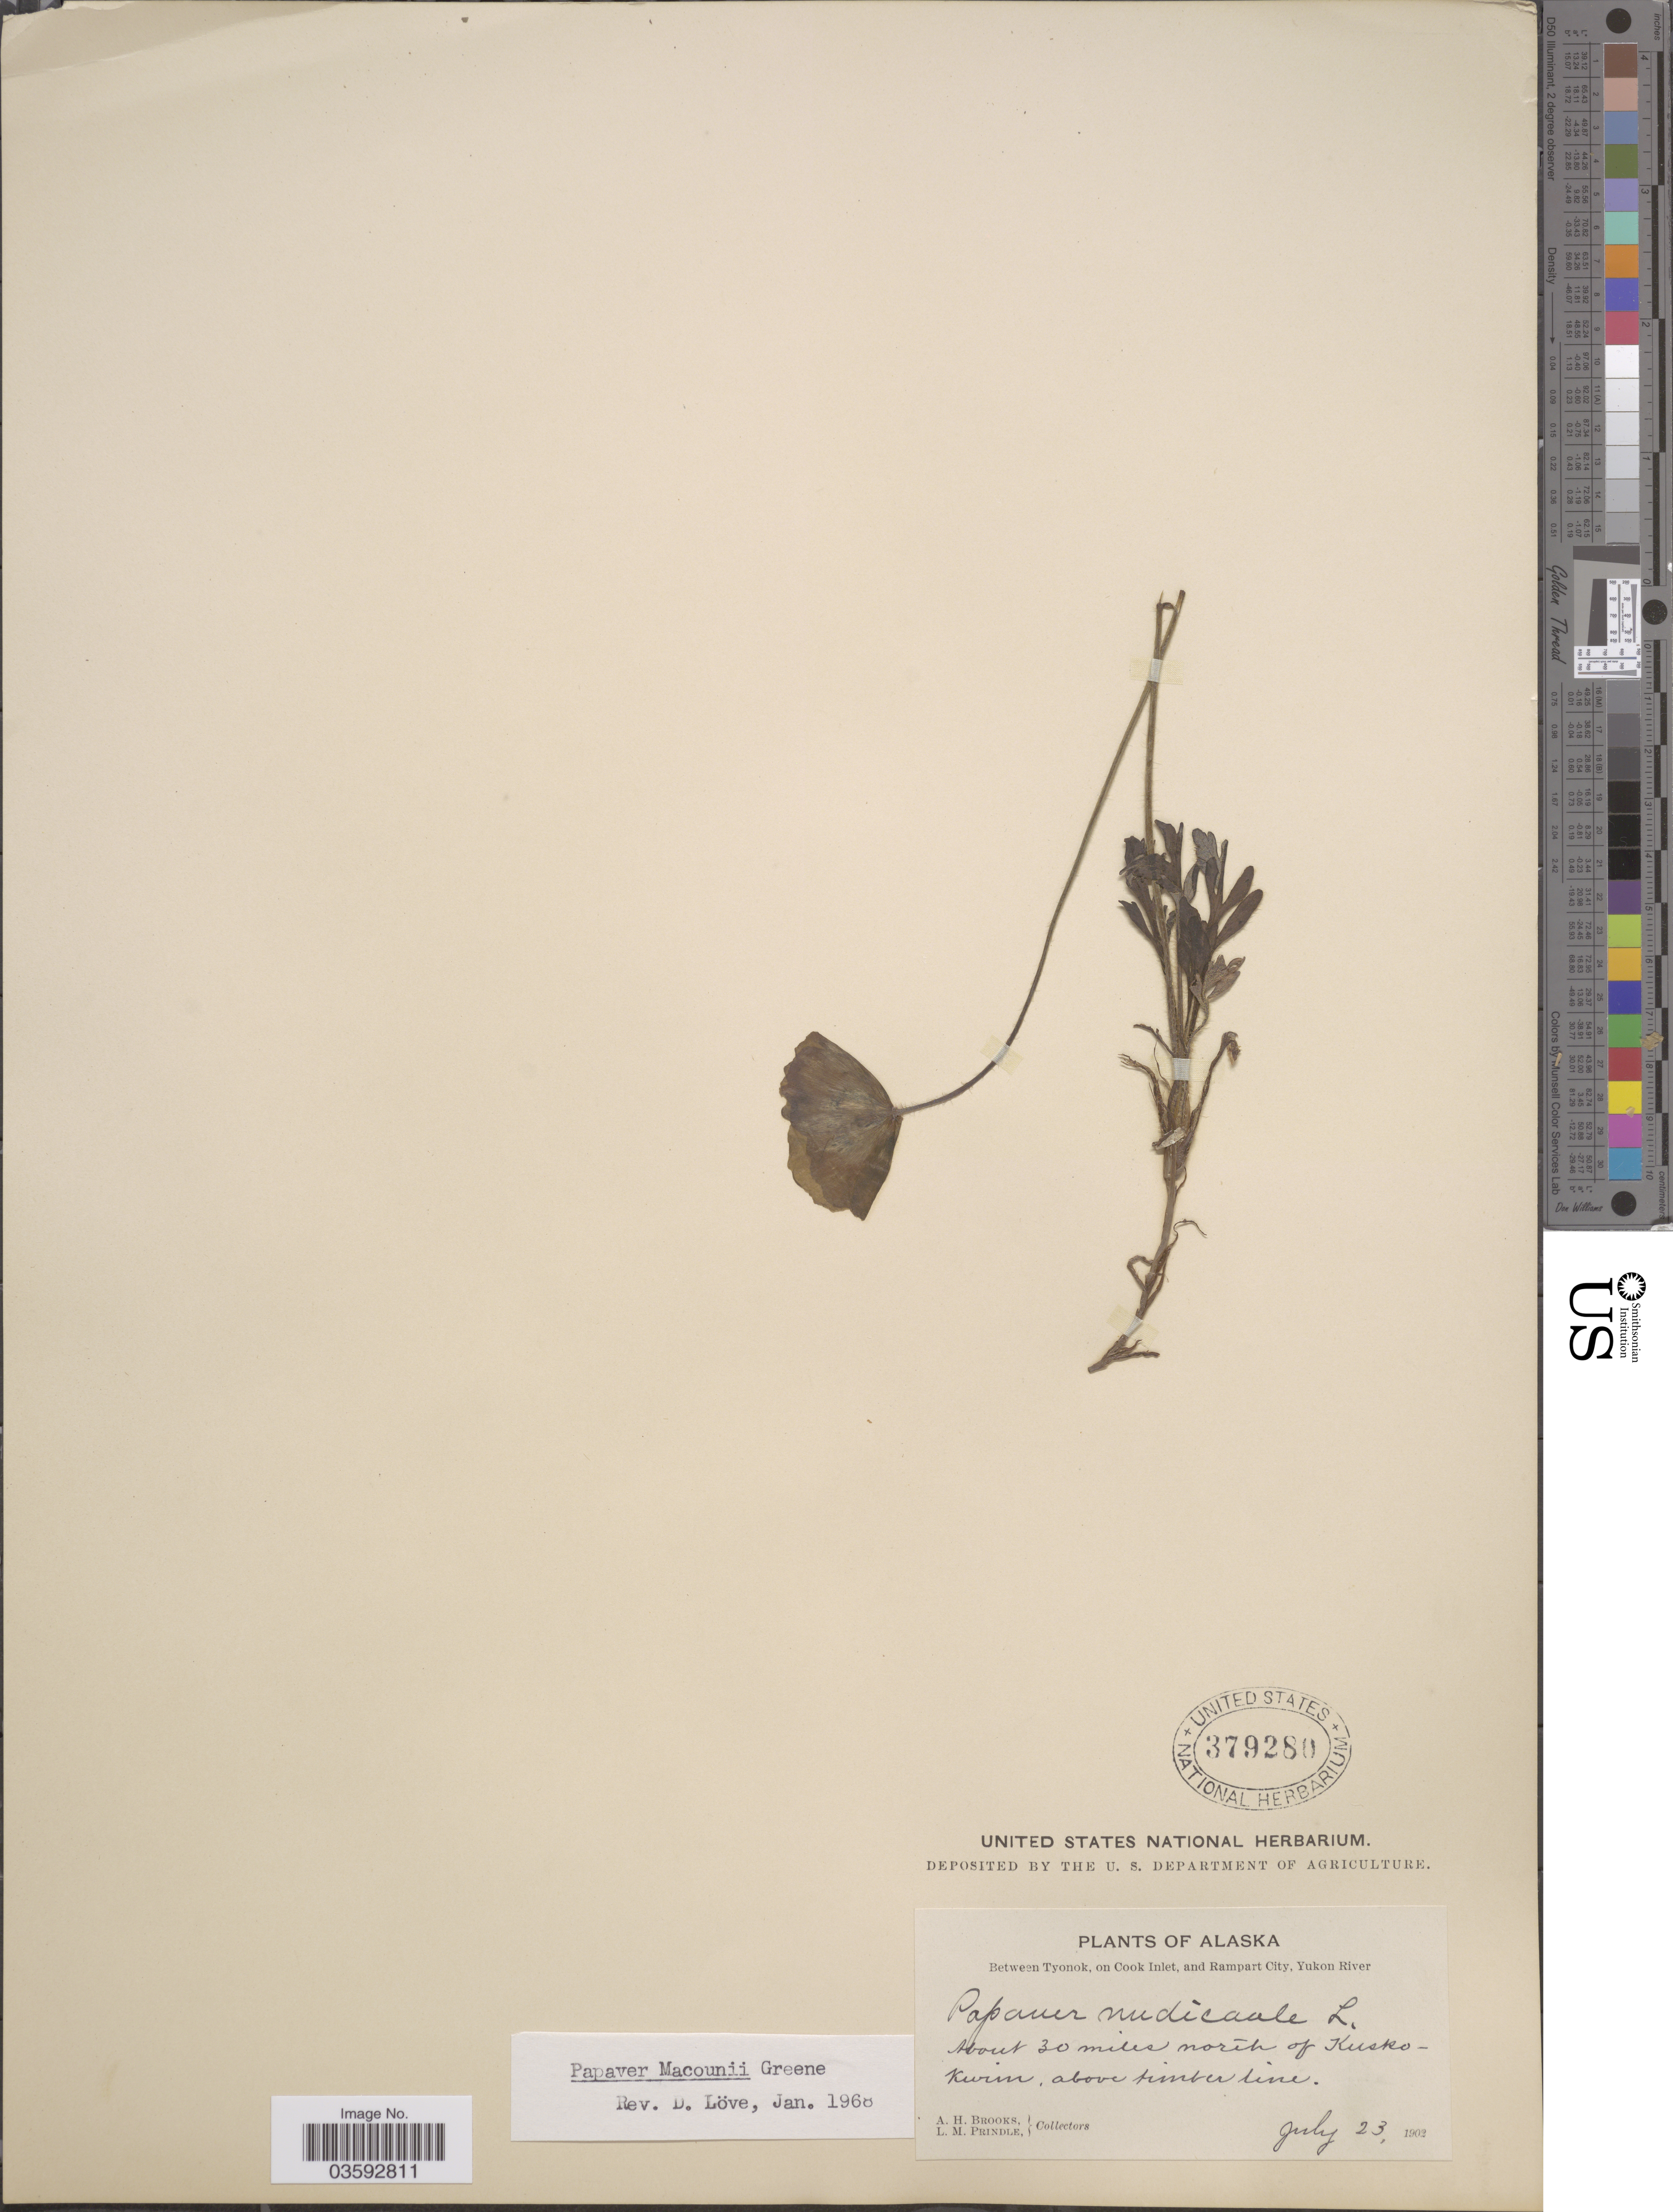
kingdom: Plantae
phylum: Tracheophyta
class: Magnoliopsida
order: Ranunculales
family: Papaveraceae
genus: Papaver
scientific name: Papaver macounii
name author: Greene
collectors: A. Brooks & L. Prindle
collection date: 1902-07-23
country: United States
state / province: Alaska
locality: Between Tyonok, on Cook Inlet, and Rampart City, Yukon River. About 30 miles north of Kusko-Kwim, above timber line.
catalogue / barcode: US 379280